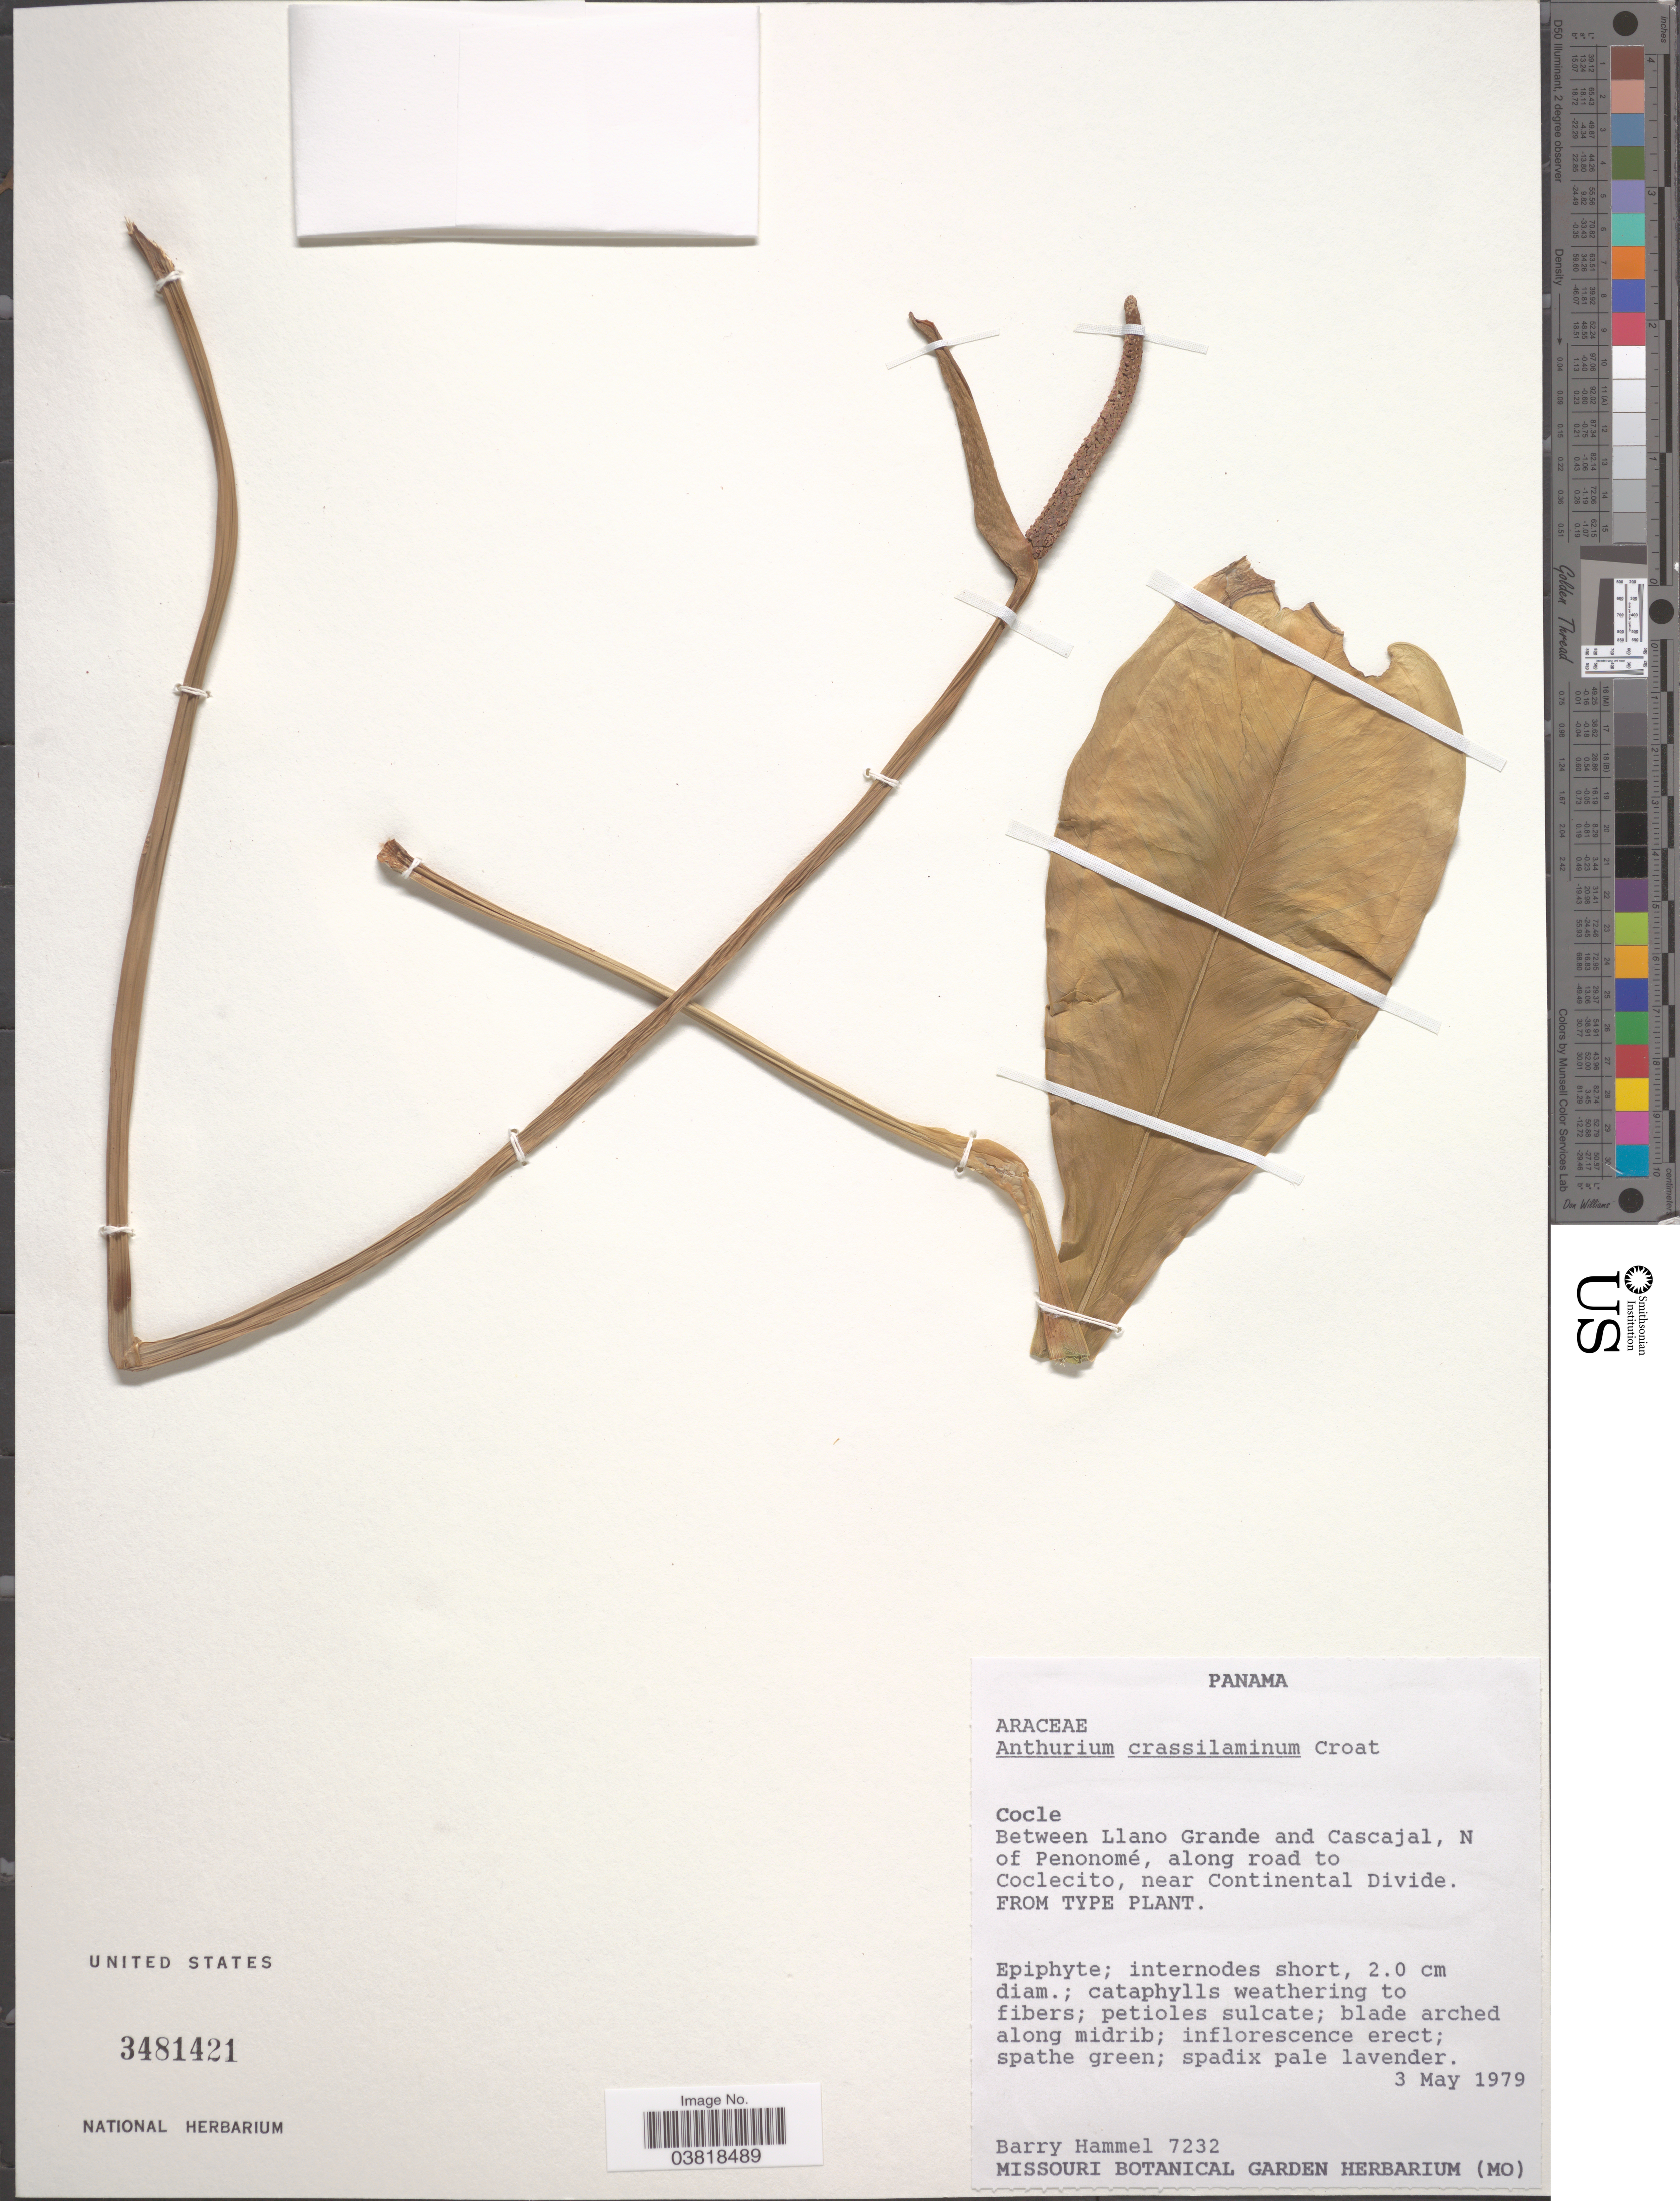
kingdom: Plantae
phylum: Tracheophyta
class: Liliopsida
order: Alismatales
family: Araceae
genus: Anthurium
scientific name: Anthurium crassilaminum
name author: Croat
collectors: B. Hammel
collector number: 7232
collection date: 1979-05-03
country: Panama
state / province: Cocle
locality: Between Llano grande and Cascajal, N of Penomé, along road to Coclecito, near Continental Divide.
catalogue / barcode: US 3481421